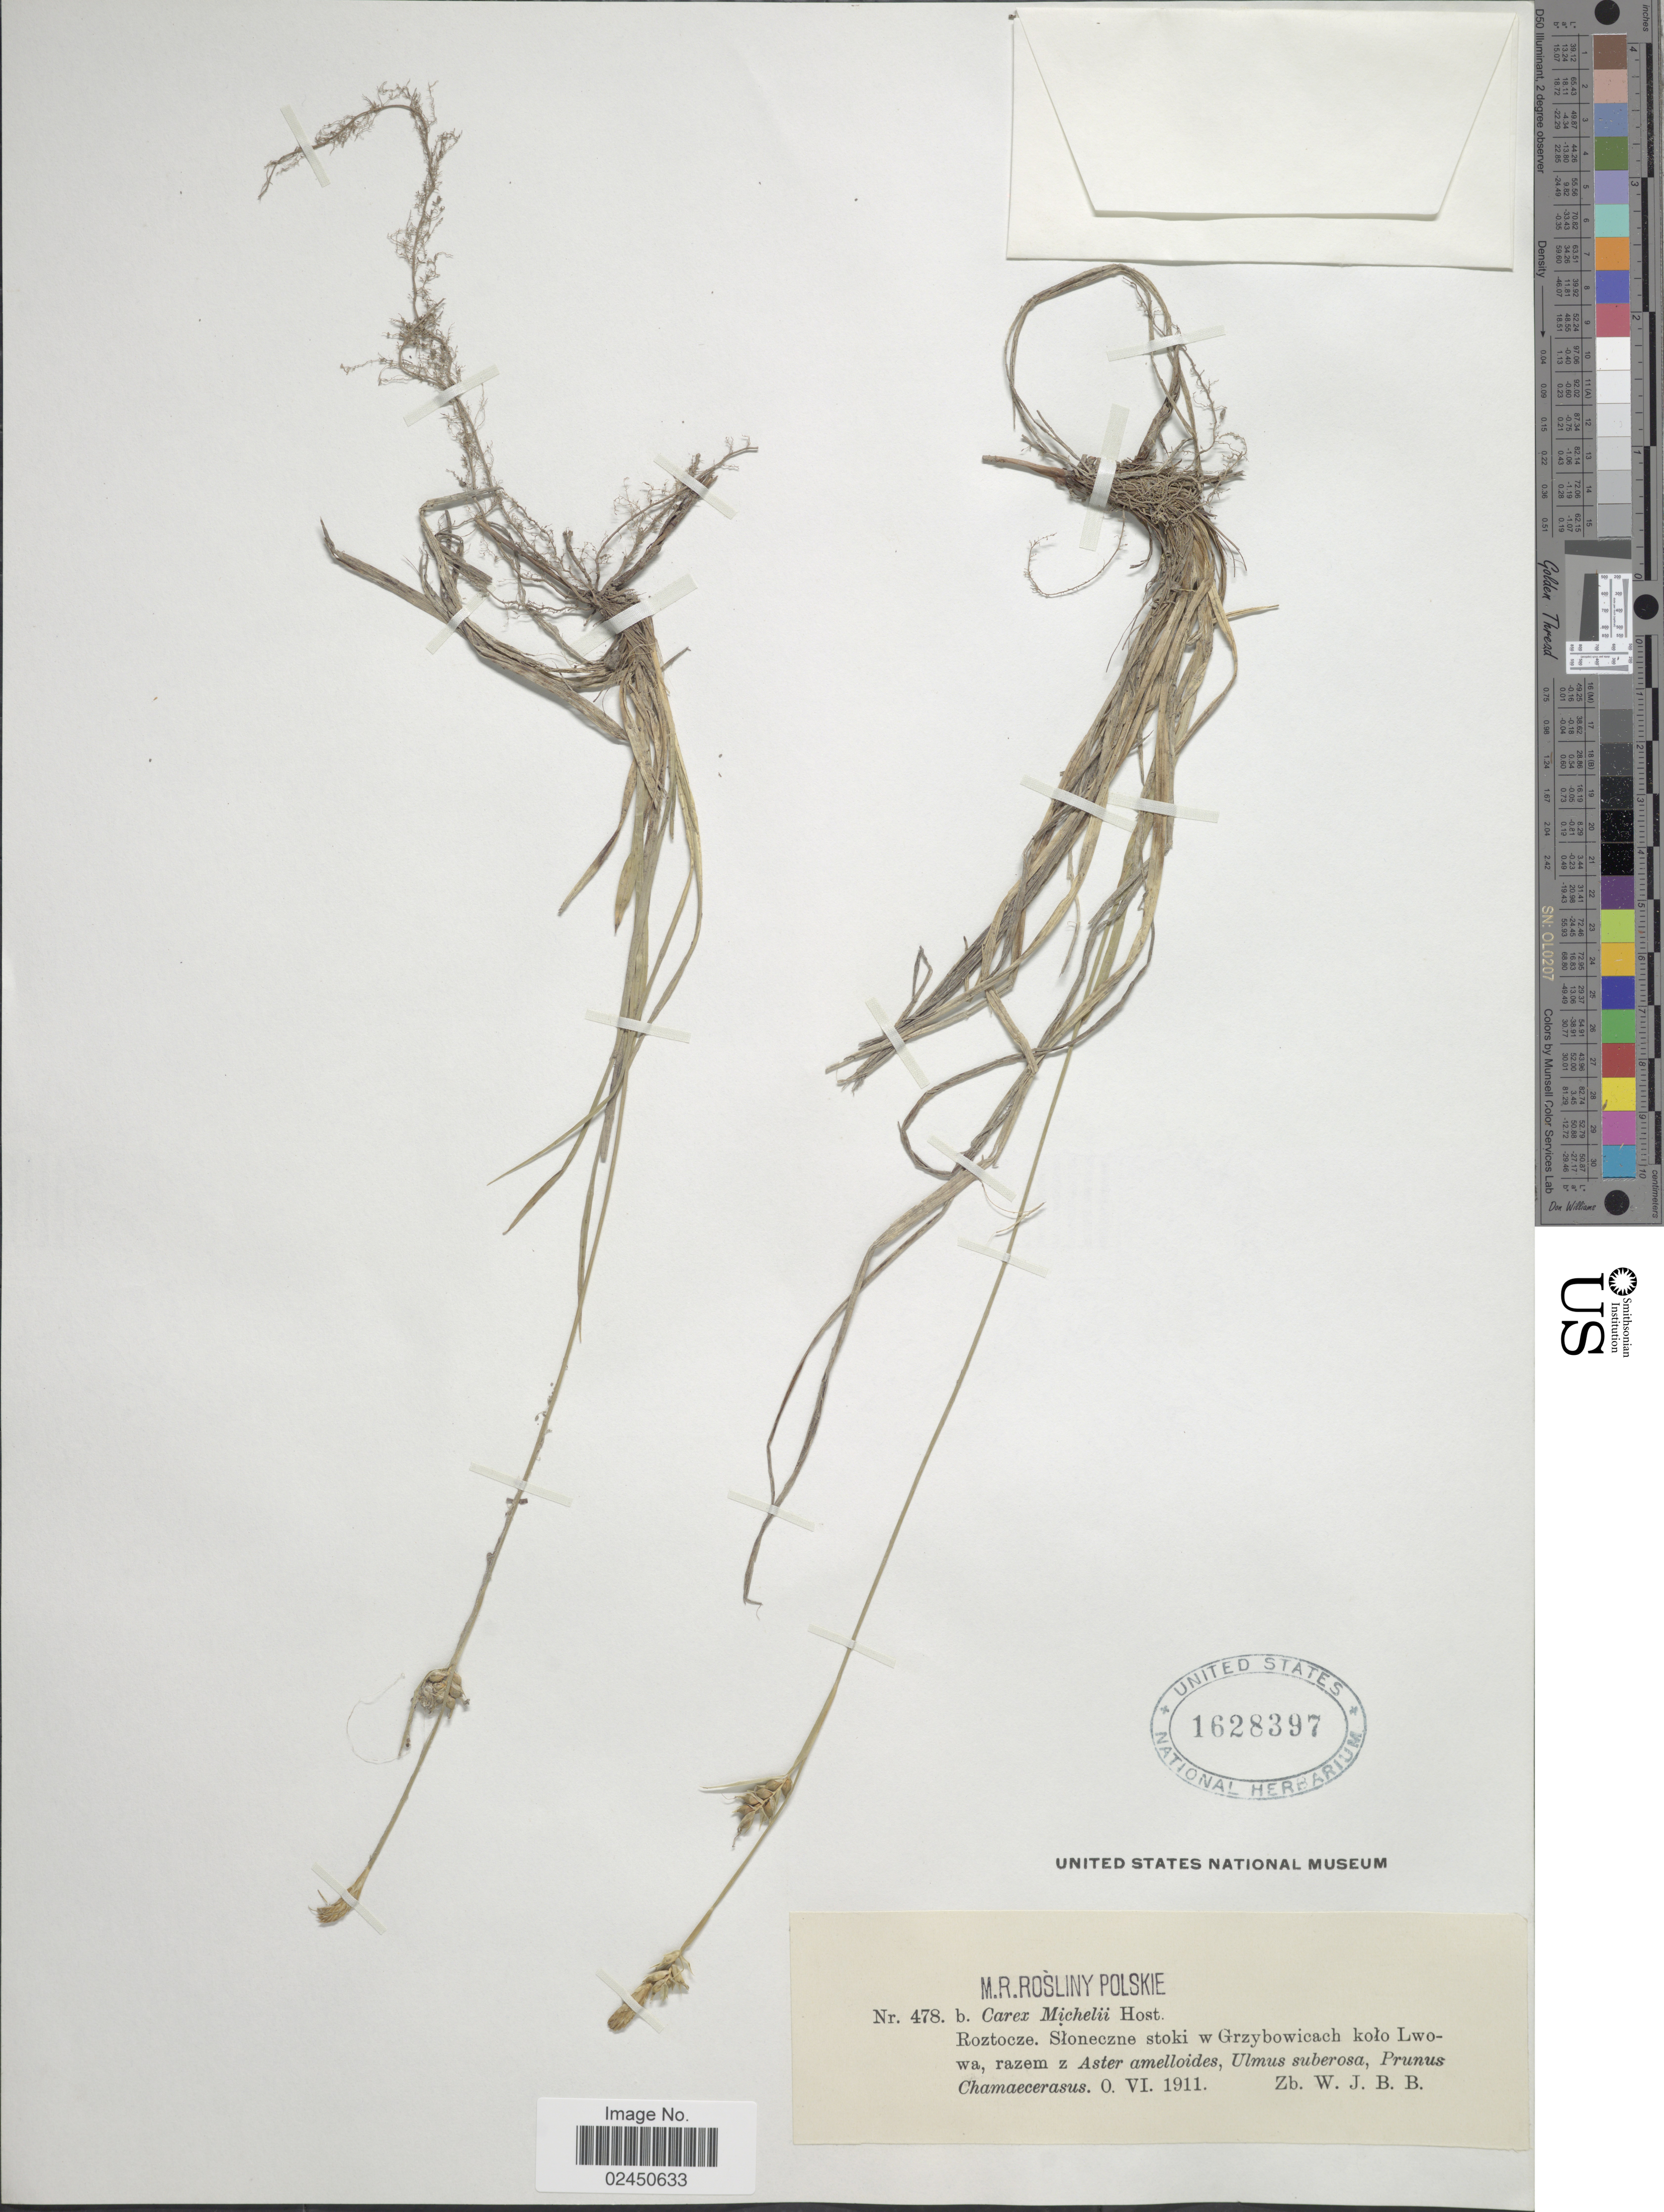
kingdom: Plantae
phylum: Tracheophyta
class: Liliopsida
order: Poales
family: Cyperaceae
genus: Carex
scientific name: Carex michelii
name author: Host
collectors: W. J. B. B.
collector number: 478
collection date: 1911-06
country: Ukraine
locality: Roztocze. Sloneczne stoki w Grzybowicach kolo Lwowa.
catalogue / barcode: US 1628397